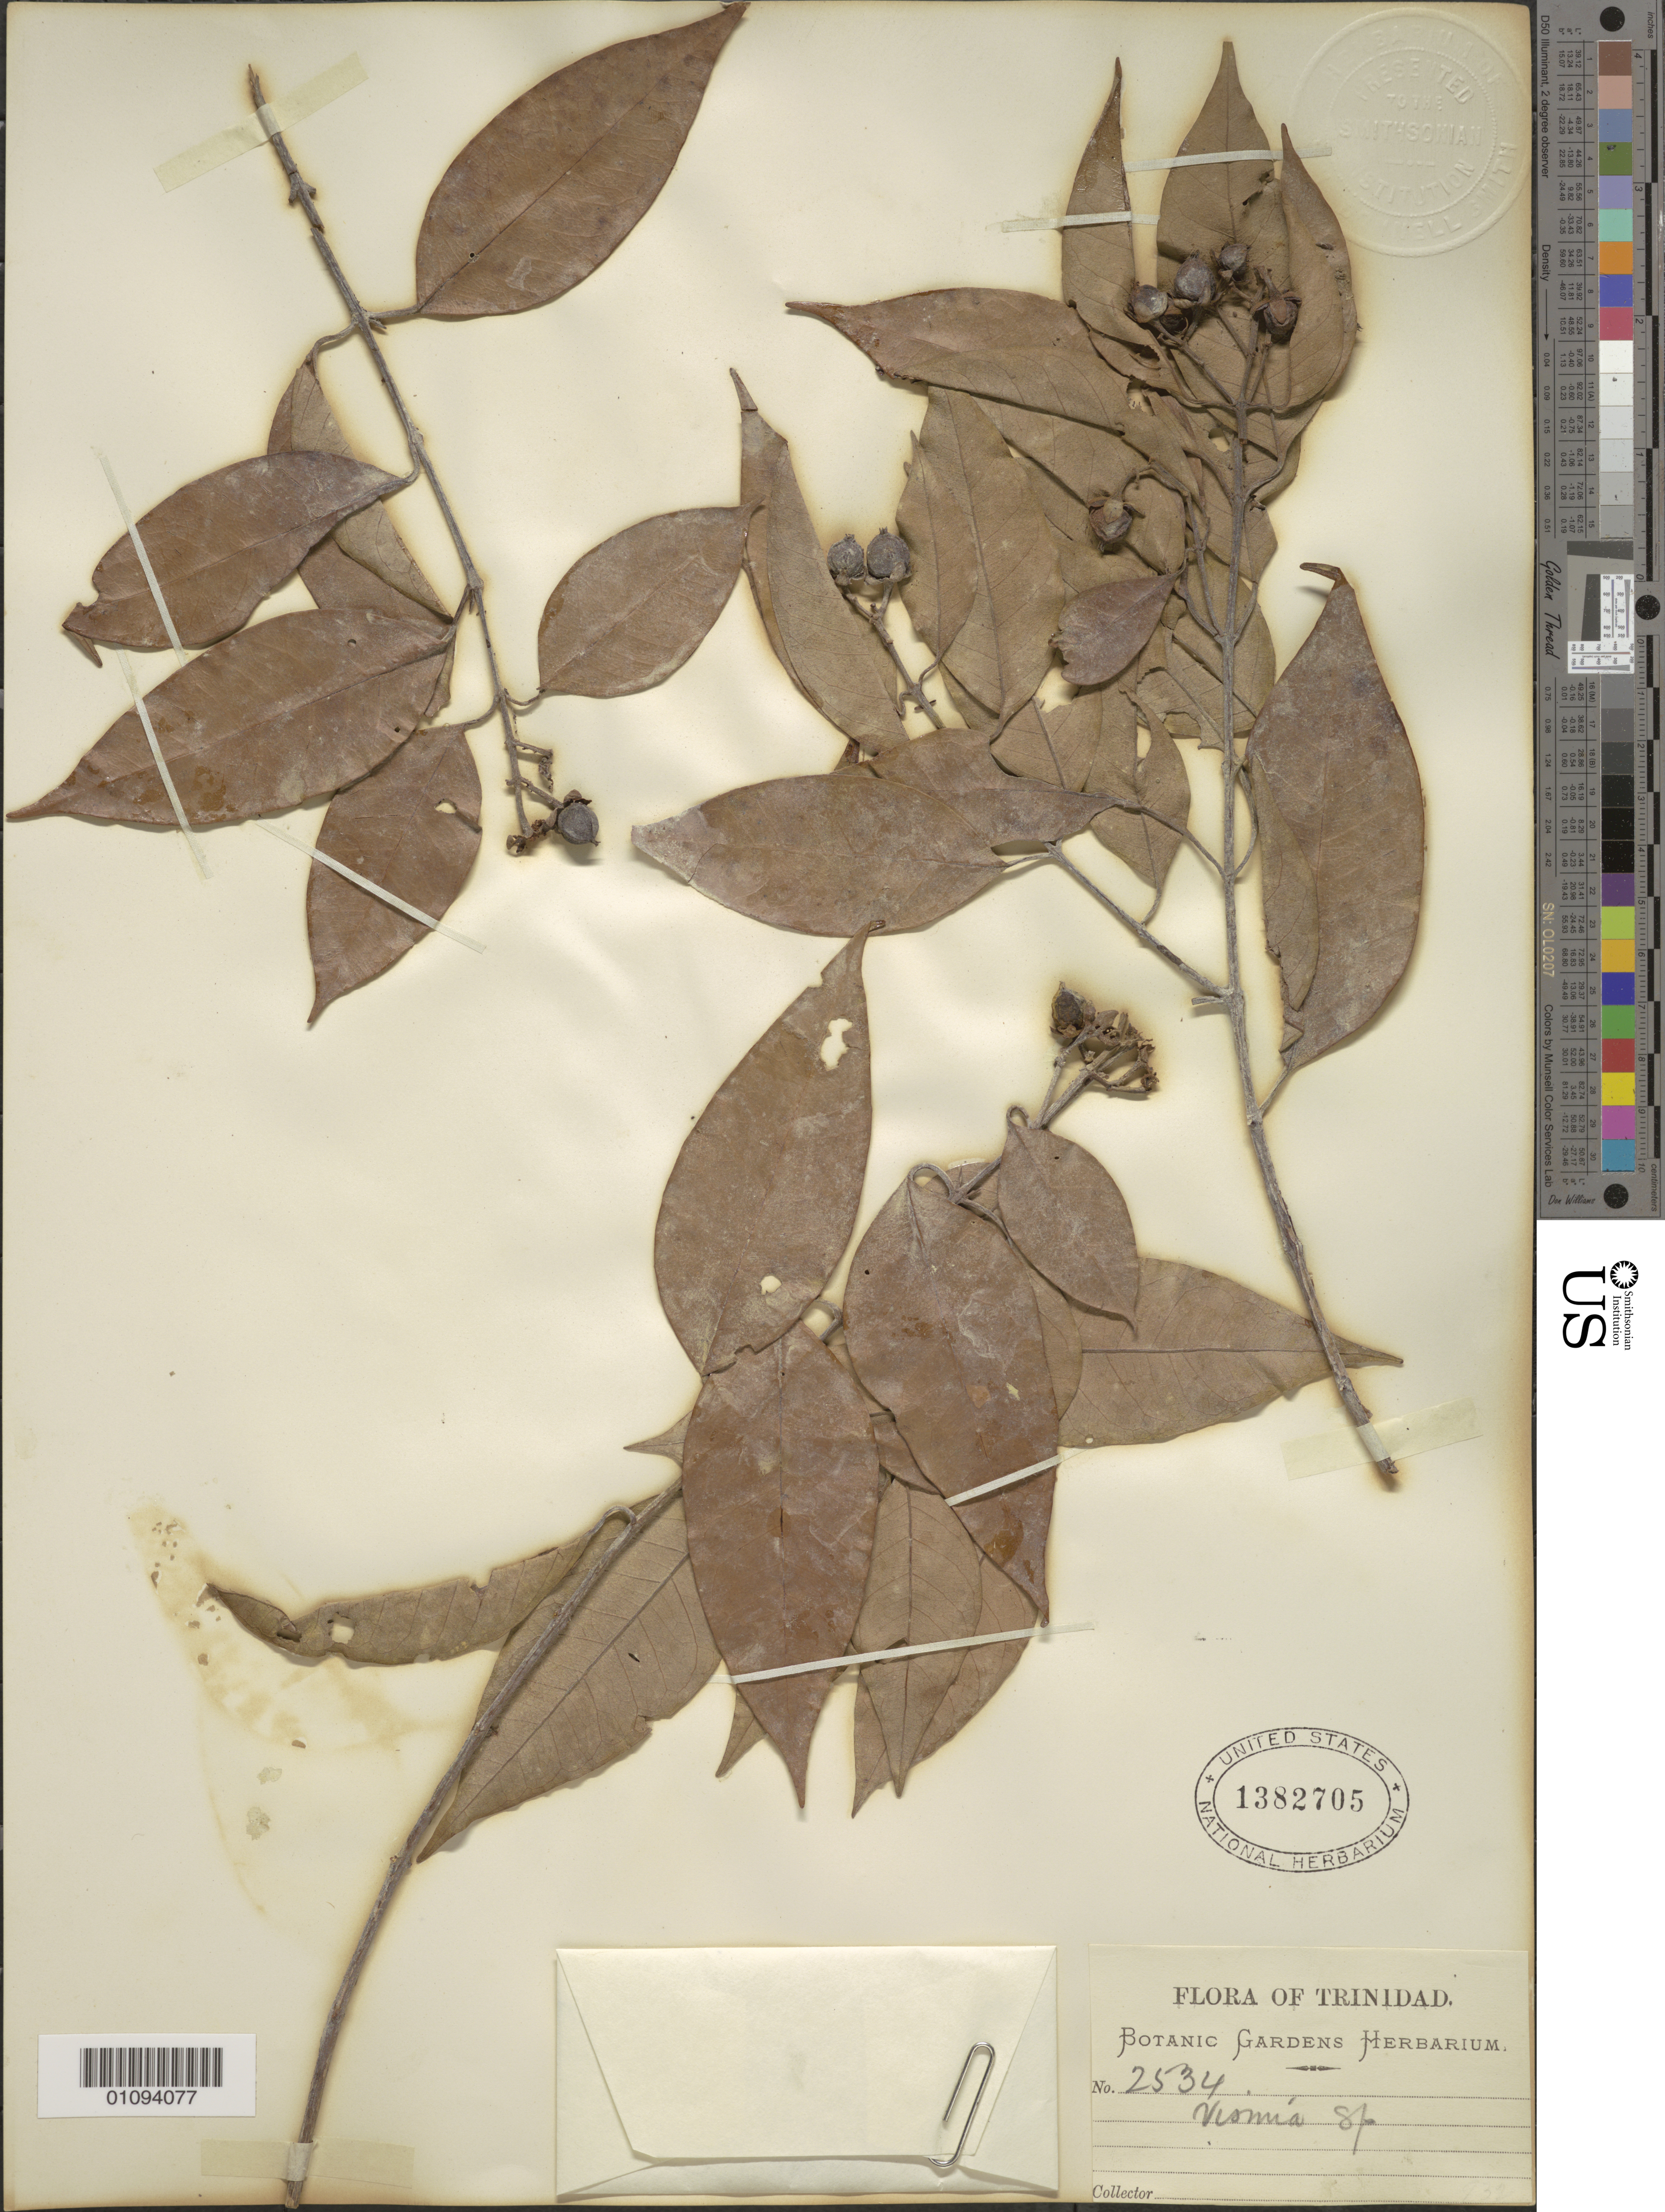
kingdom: Plantae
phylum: Tracheophyta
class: Magnoliopsida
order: Malpighiales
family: Hypericaceae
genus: Vismia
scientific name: Vismia guianensis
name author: (Aubl.) Pers.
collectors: Botanic Gardens Herbarium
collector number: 2534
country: Trinidad and Tobago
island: Trinidad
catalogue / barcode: US 1382705